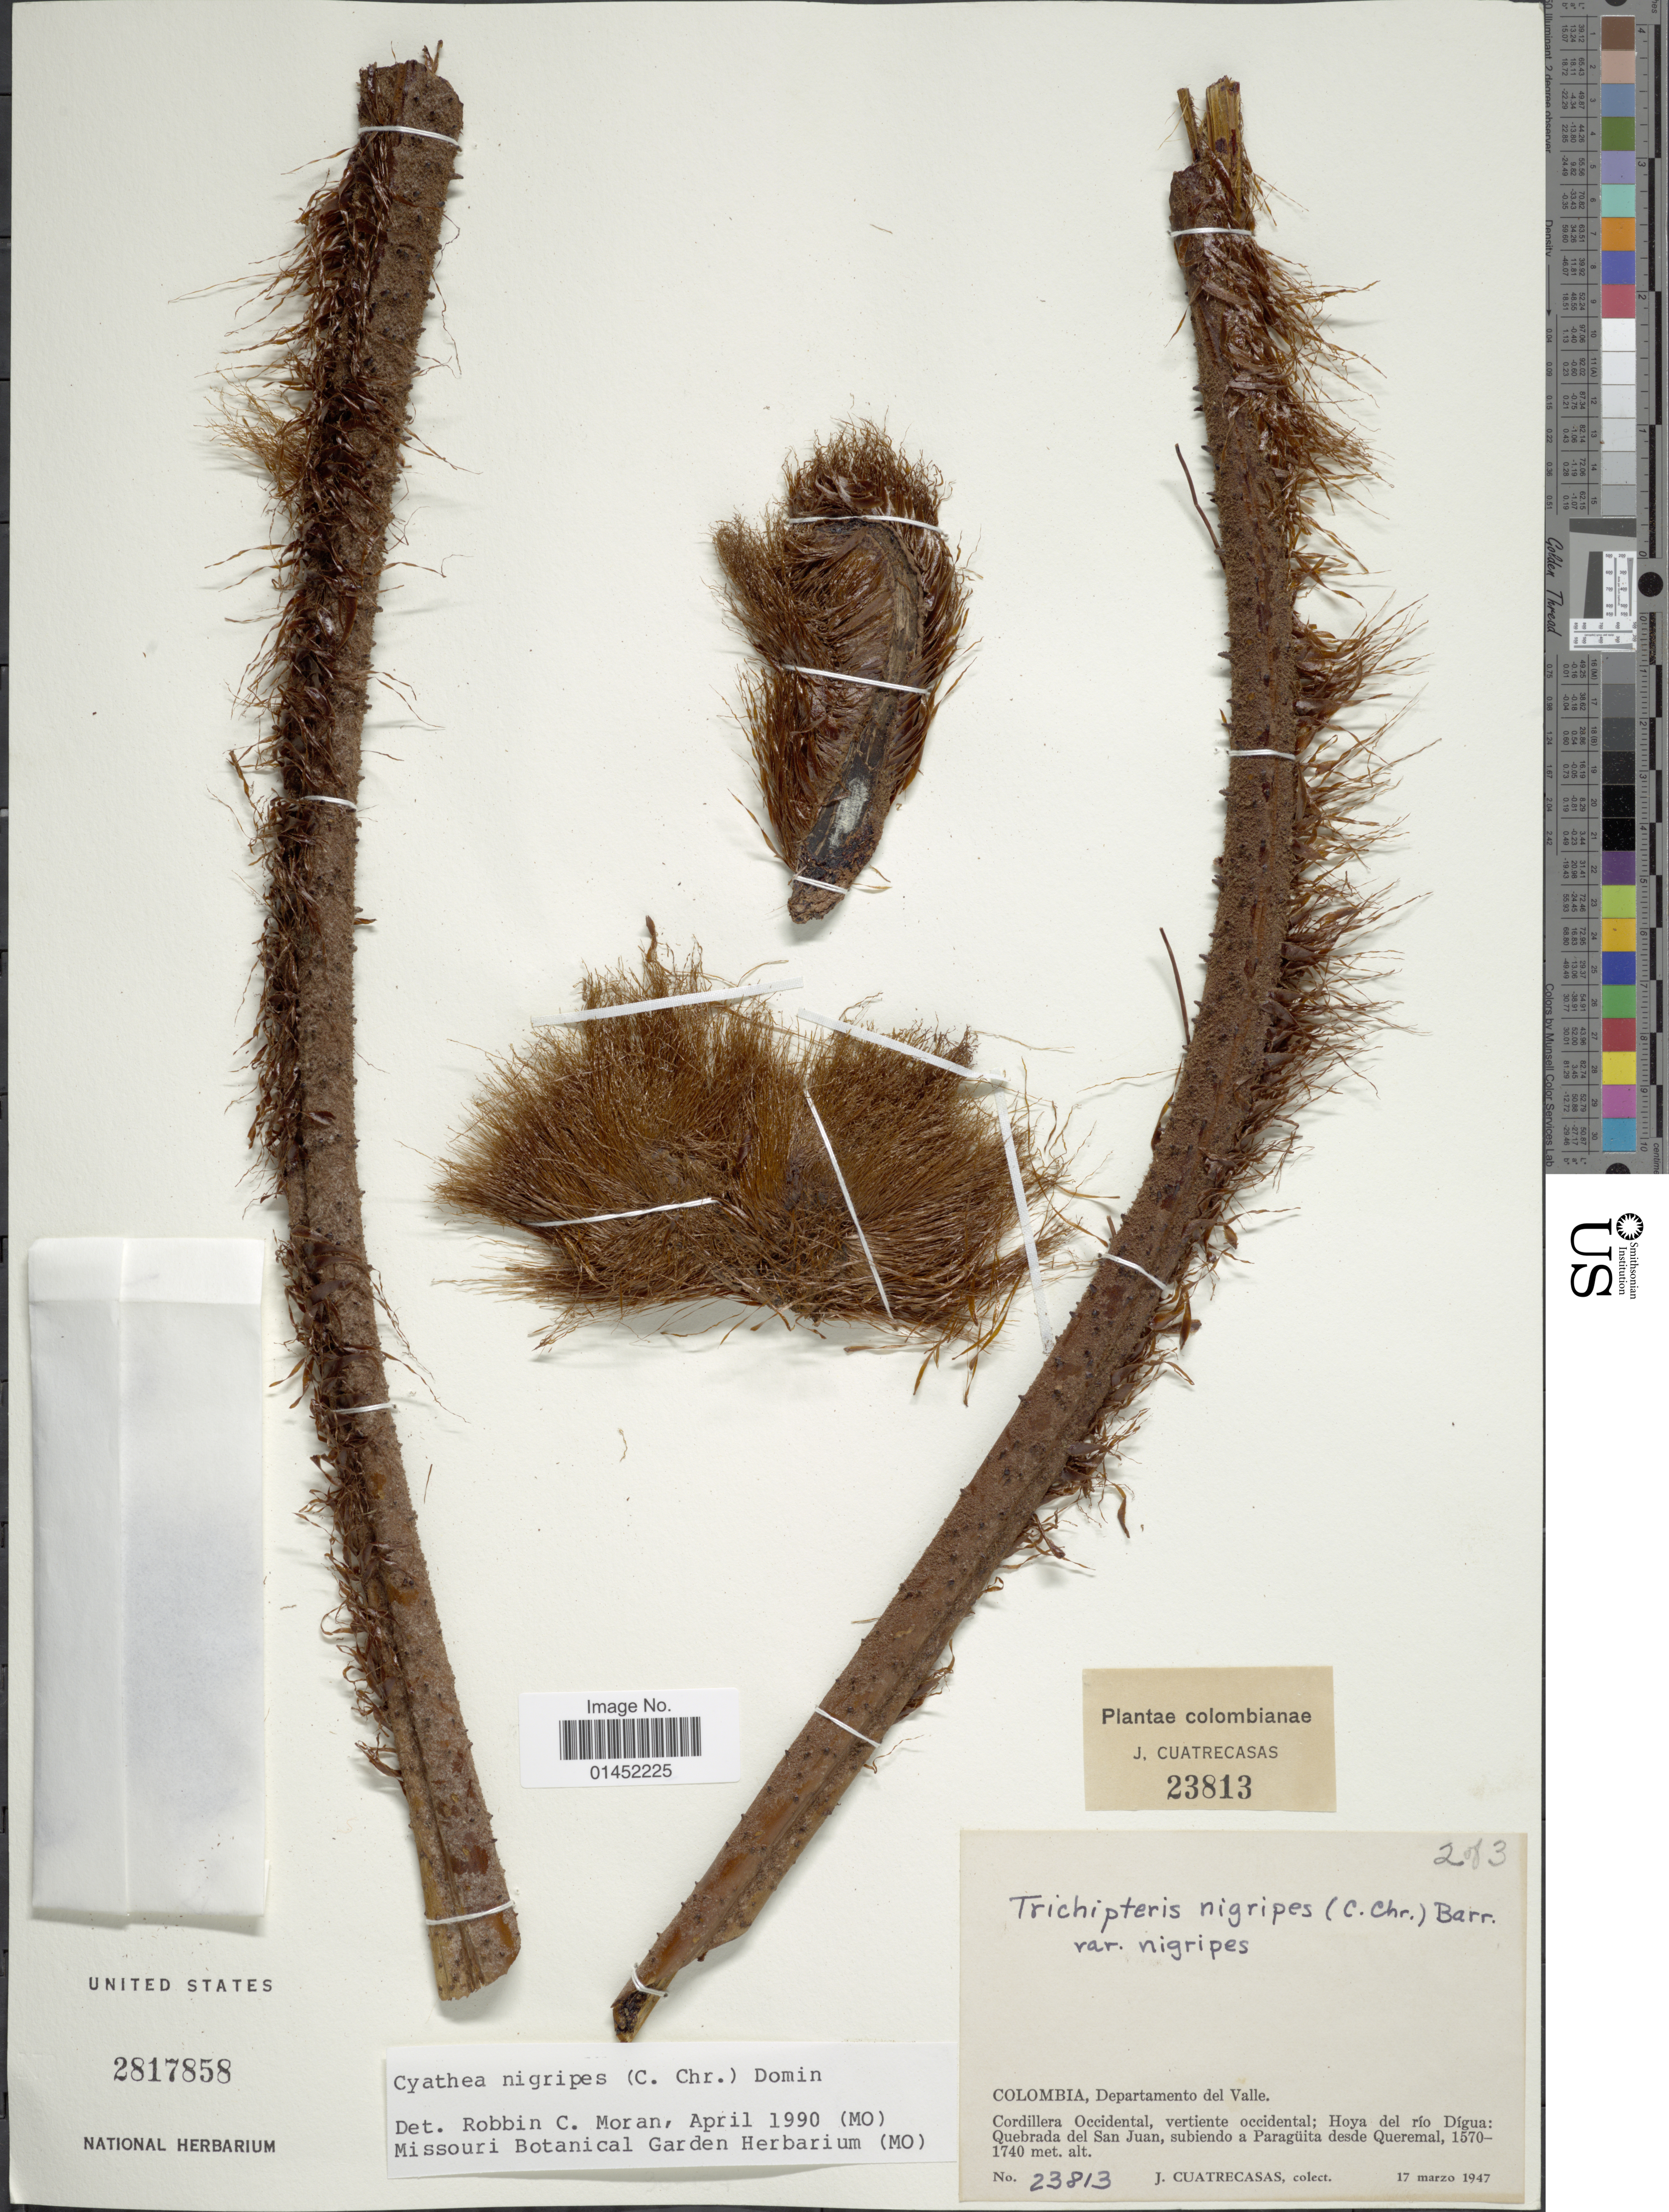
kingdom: Plantae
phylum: Tracheophyta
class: Polypodiopsida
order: Cyatheales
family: Cyatheaceae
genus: Cyathea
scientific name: Cyathea nigripes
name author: (C. Chr.) Domin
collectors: J. Cuatrecasas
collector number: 23813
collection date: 1947-03-17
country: Colombia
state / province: Valle del Cauca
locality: Departamento del Valle. Cordillera Occidental, vertiente occidental; Hoya del río Dígua: Quebrada del San Juan, subiendo a Paragüita desde Queremal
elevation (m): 1570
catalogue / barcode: US 2817858